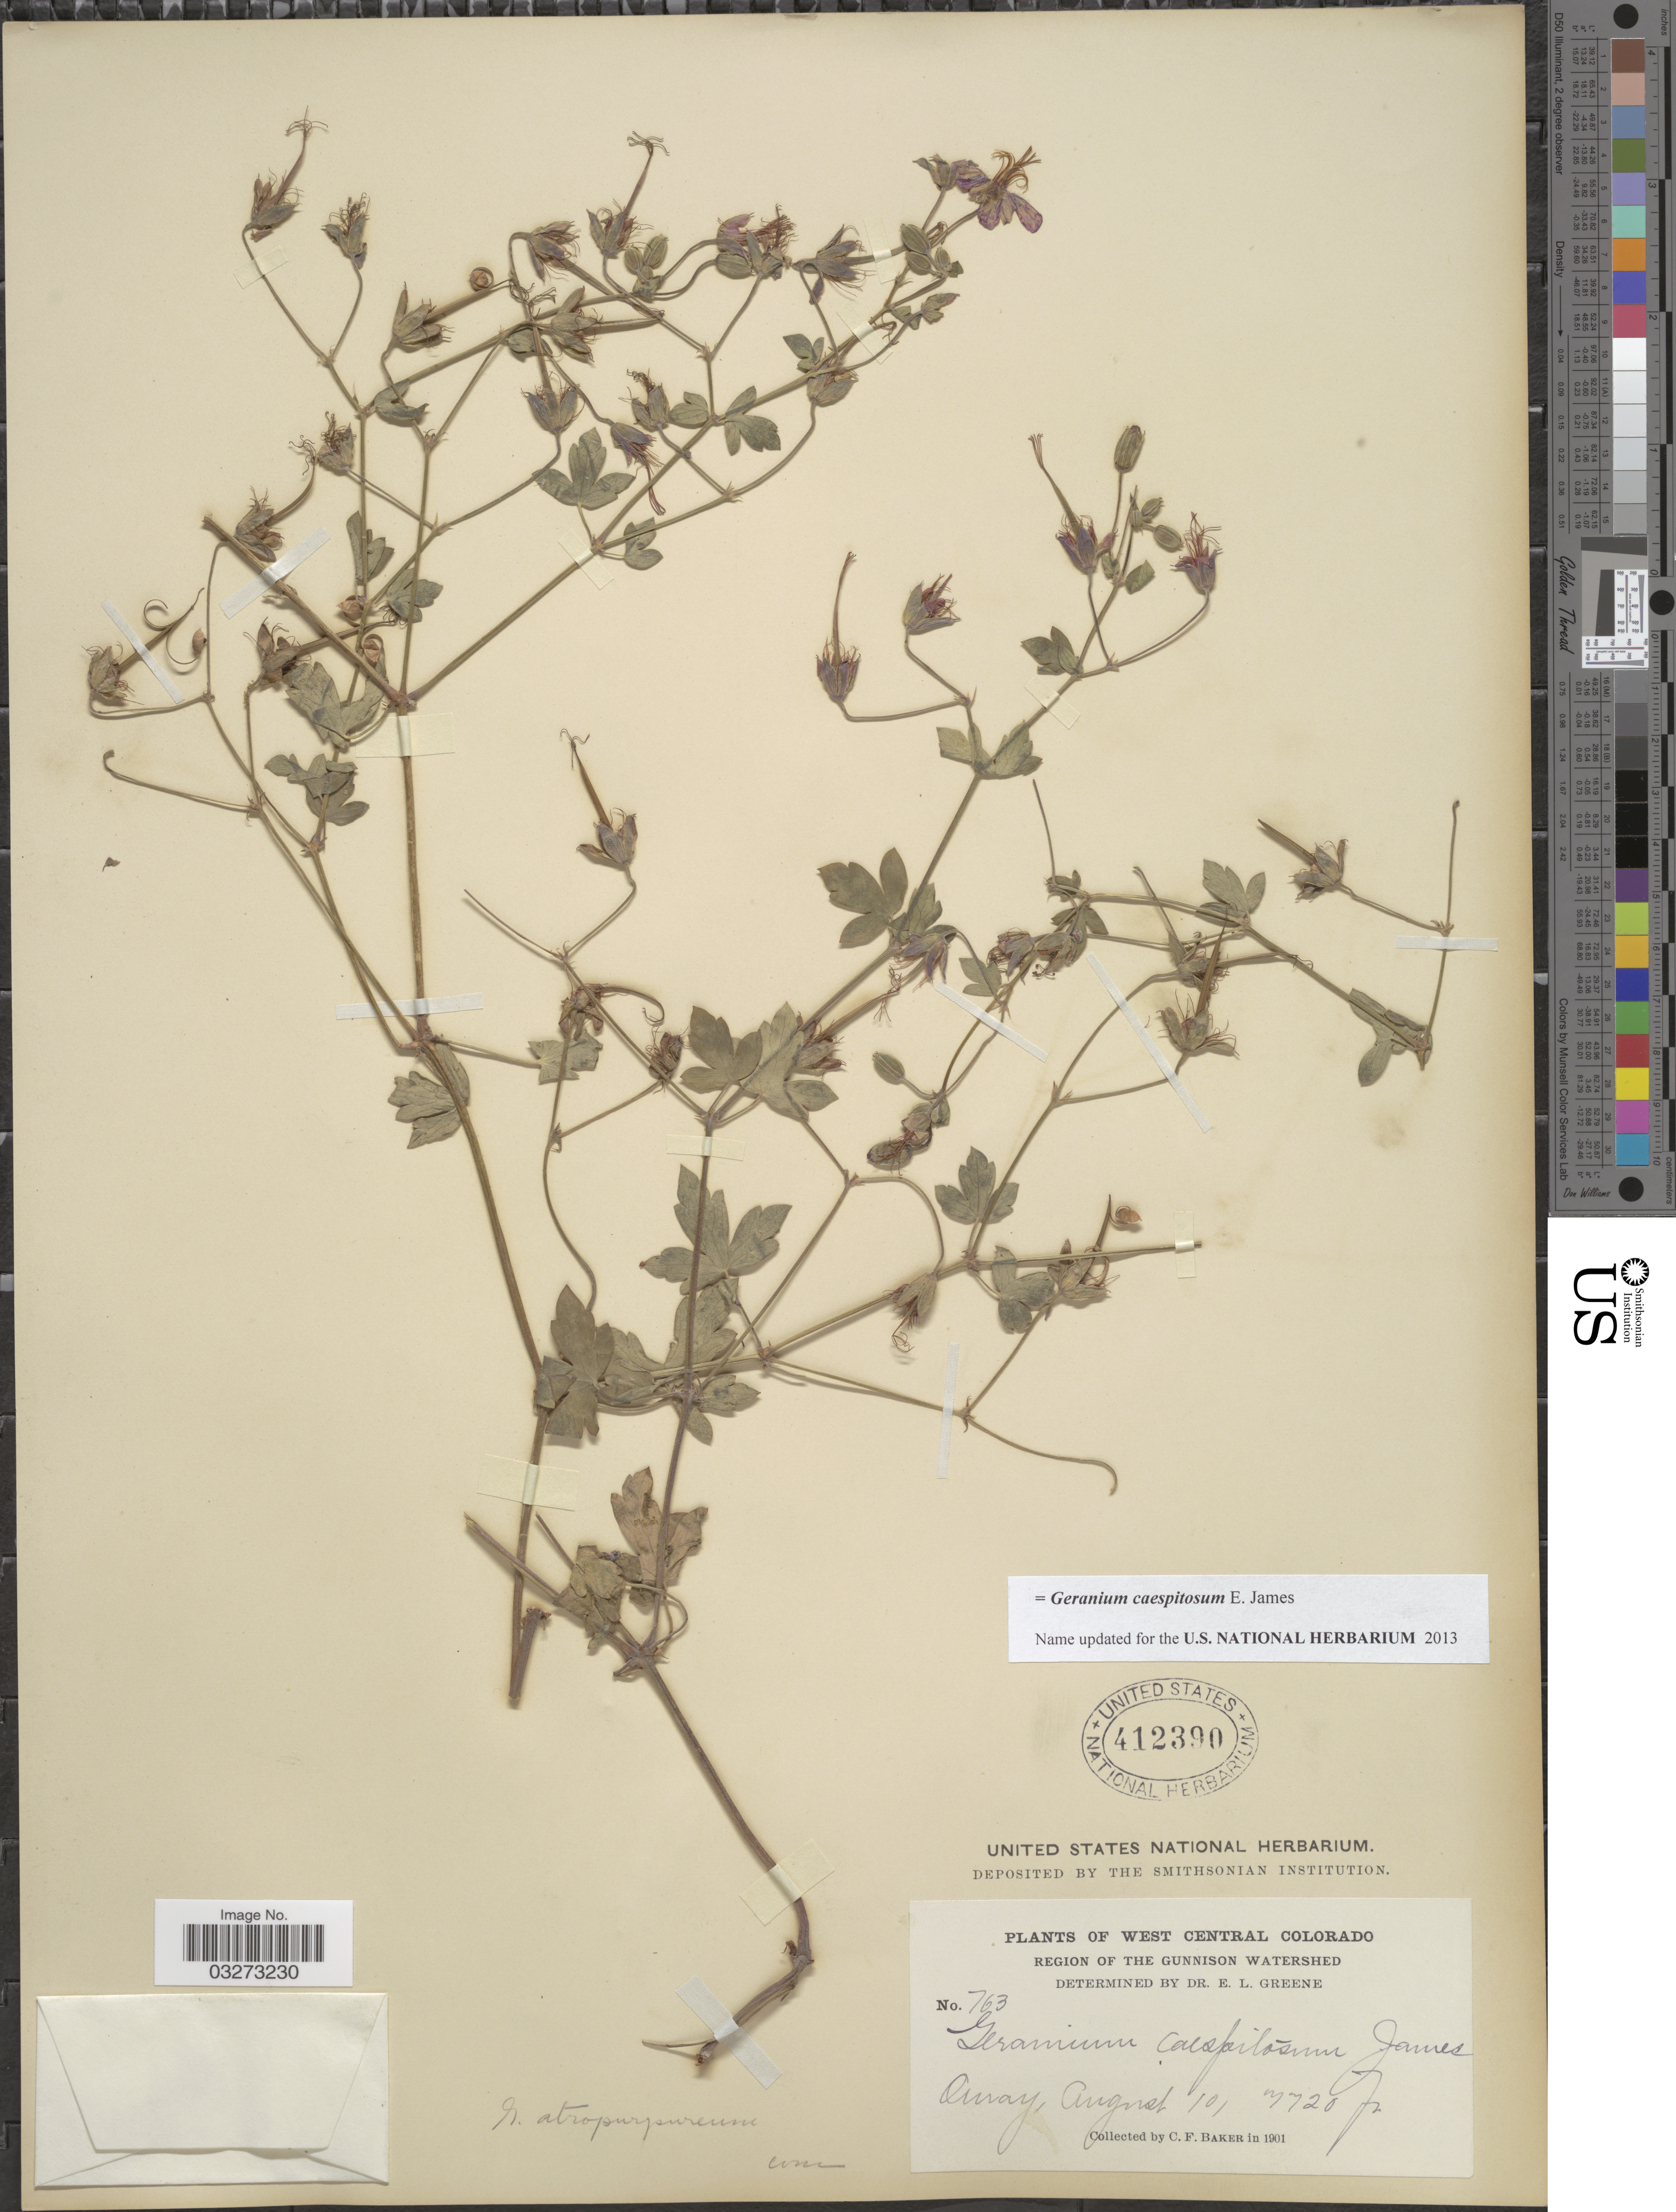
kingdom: Plantae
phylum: Tracheophyta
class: Magnoliopsida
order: Geraniales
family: Geraniaceae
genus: Geranium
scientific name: Geranium caespitosum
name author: E. James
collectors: C. F. Baker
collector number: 763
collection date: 1901-08-10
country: United States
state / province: Colorado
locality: West Central Colorado. Region of the Gunnison Watershed. Ouray.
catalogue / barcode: US 412390